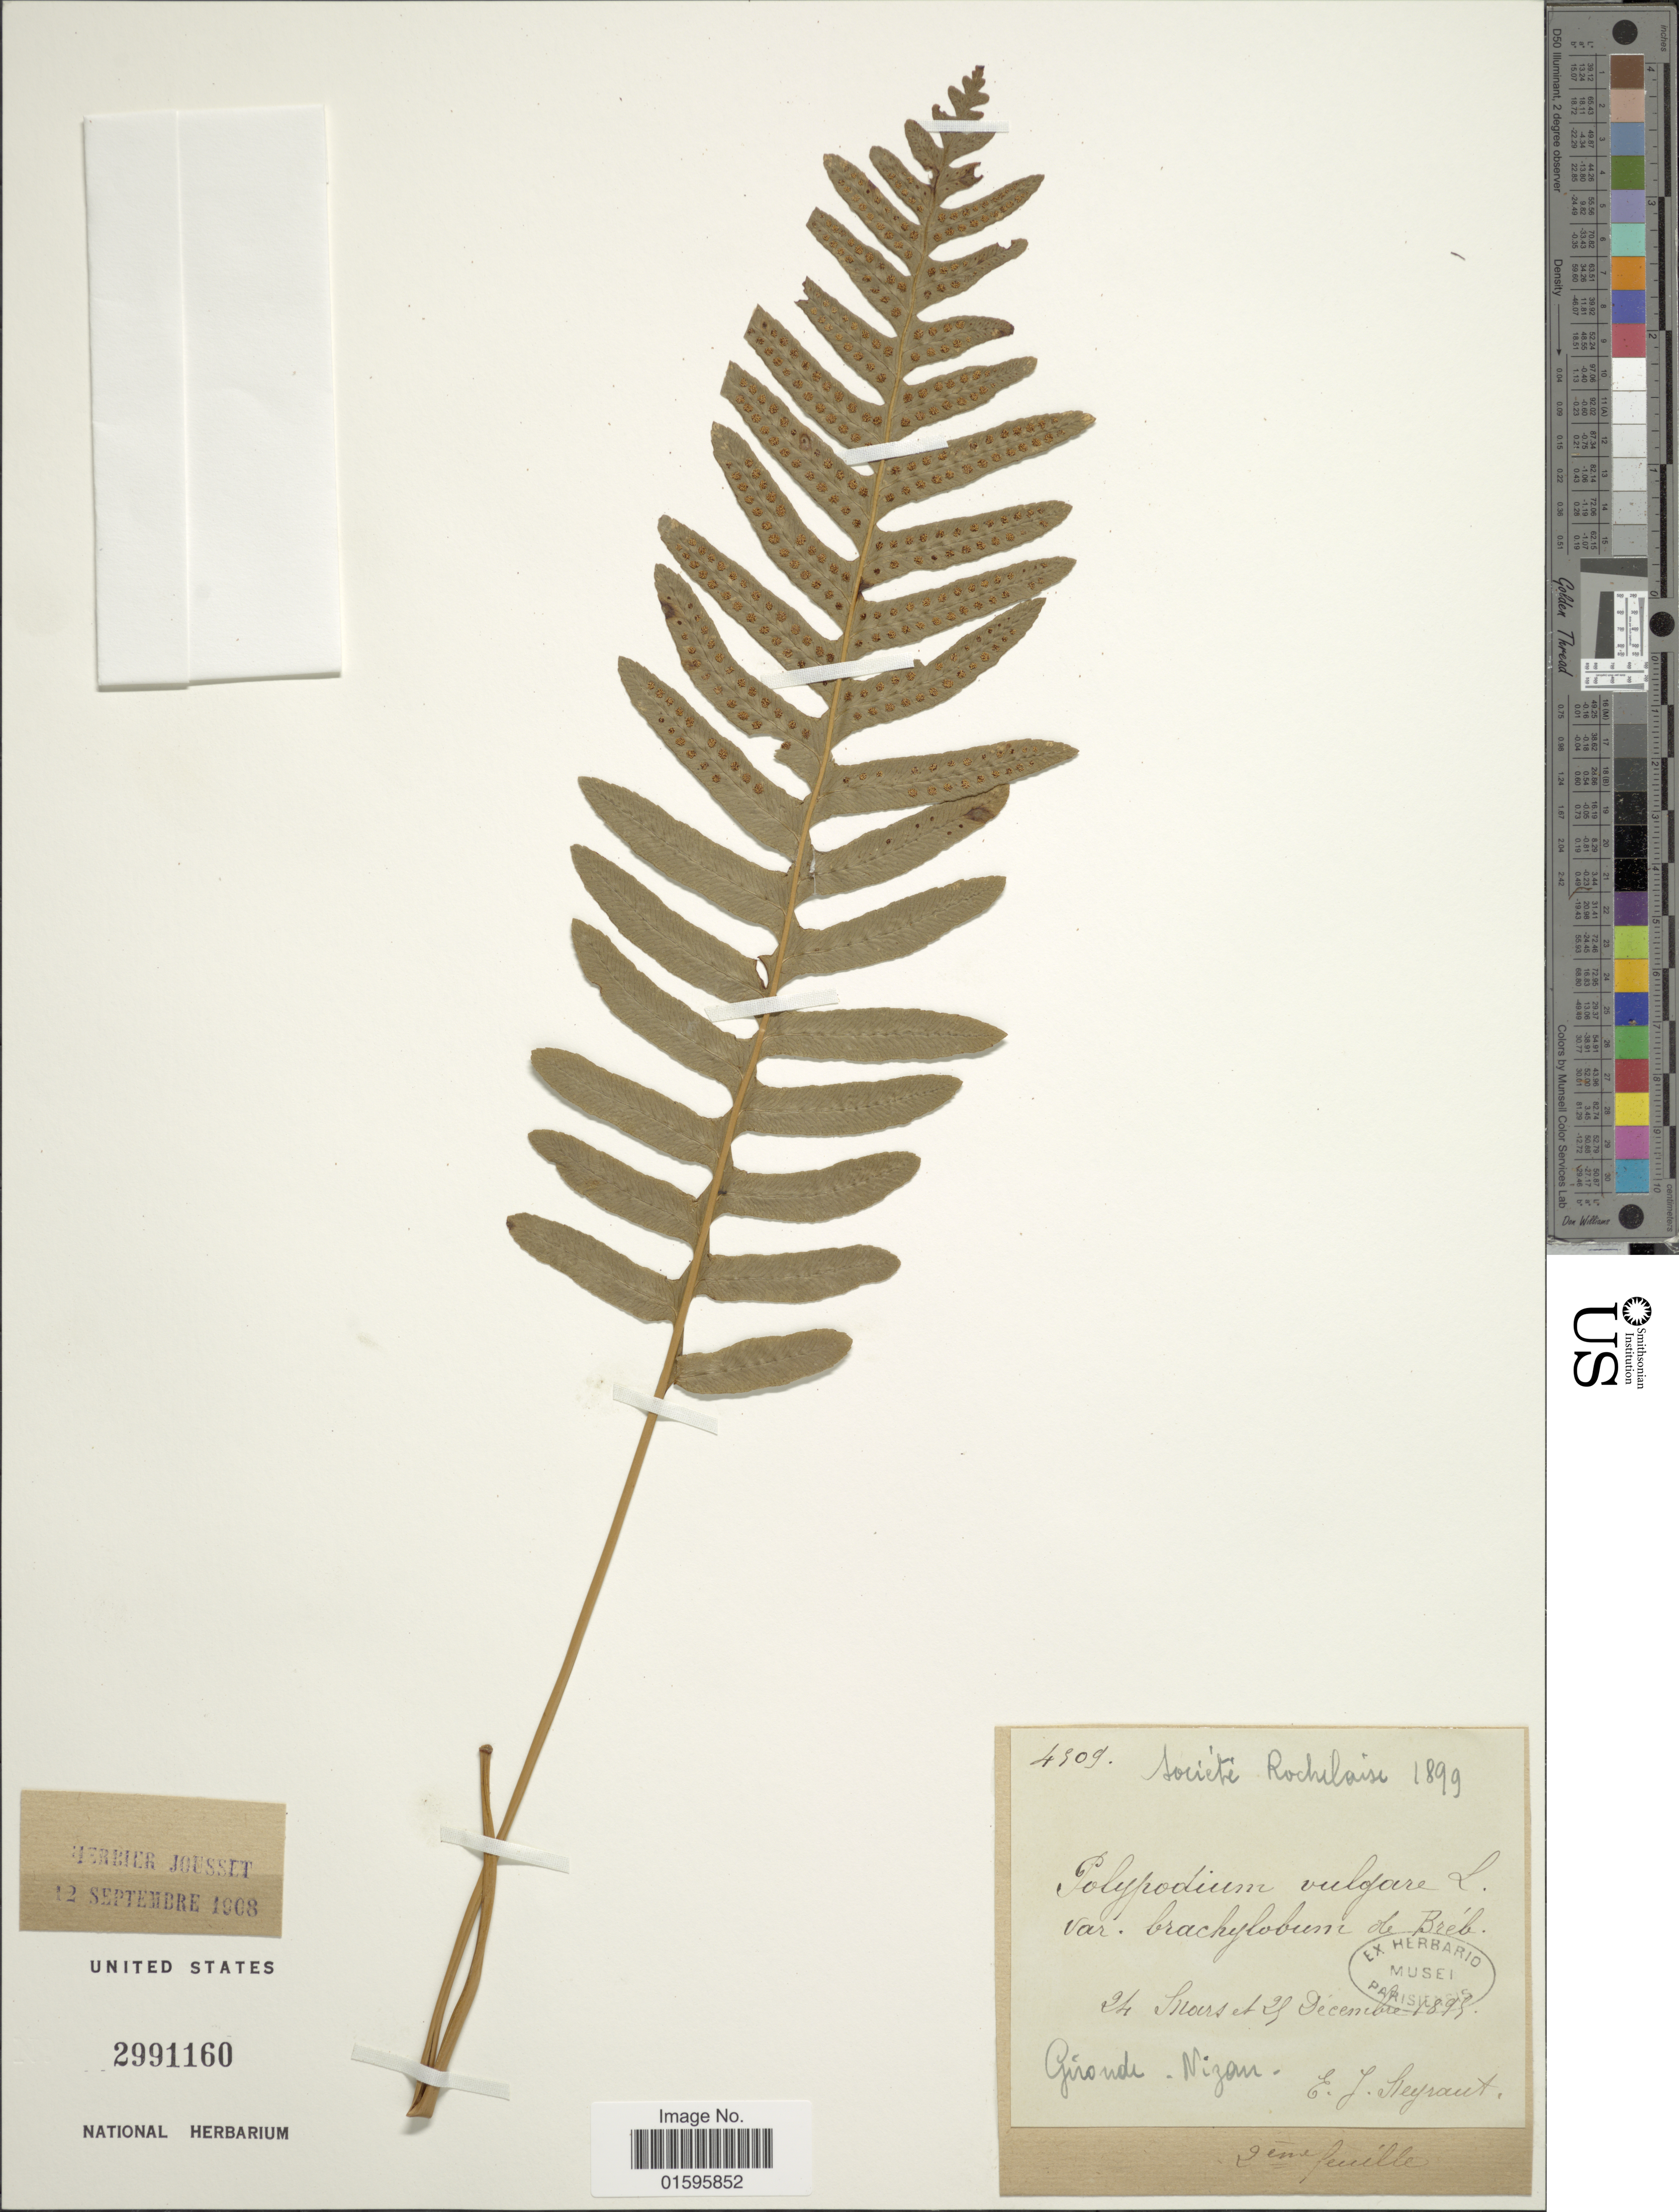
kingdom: Plantae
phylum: Tracheophyta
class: Polypodiopsida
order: Polypodiales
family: Polypodiaceae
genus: Polypodium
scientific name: Polypodium vulgare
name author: L.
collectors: E. Neyraut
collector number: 4509*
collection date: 1899-03-24/1899-12-25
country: France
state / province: Nouvelle-Aquitaine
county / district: Gironde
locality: Societi Rochelaise, Gironde, Nizau [interpreted]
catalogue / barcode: US 2991160